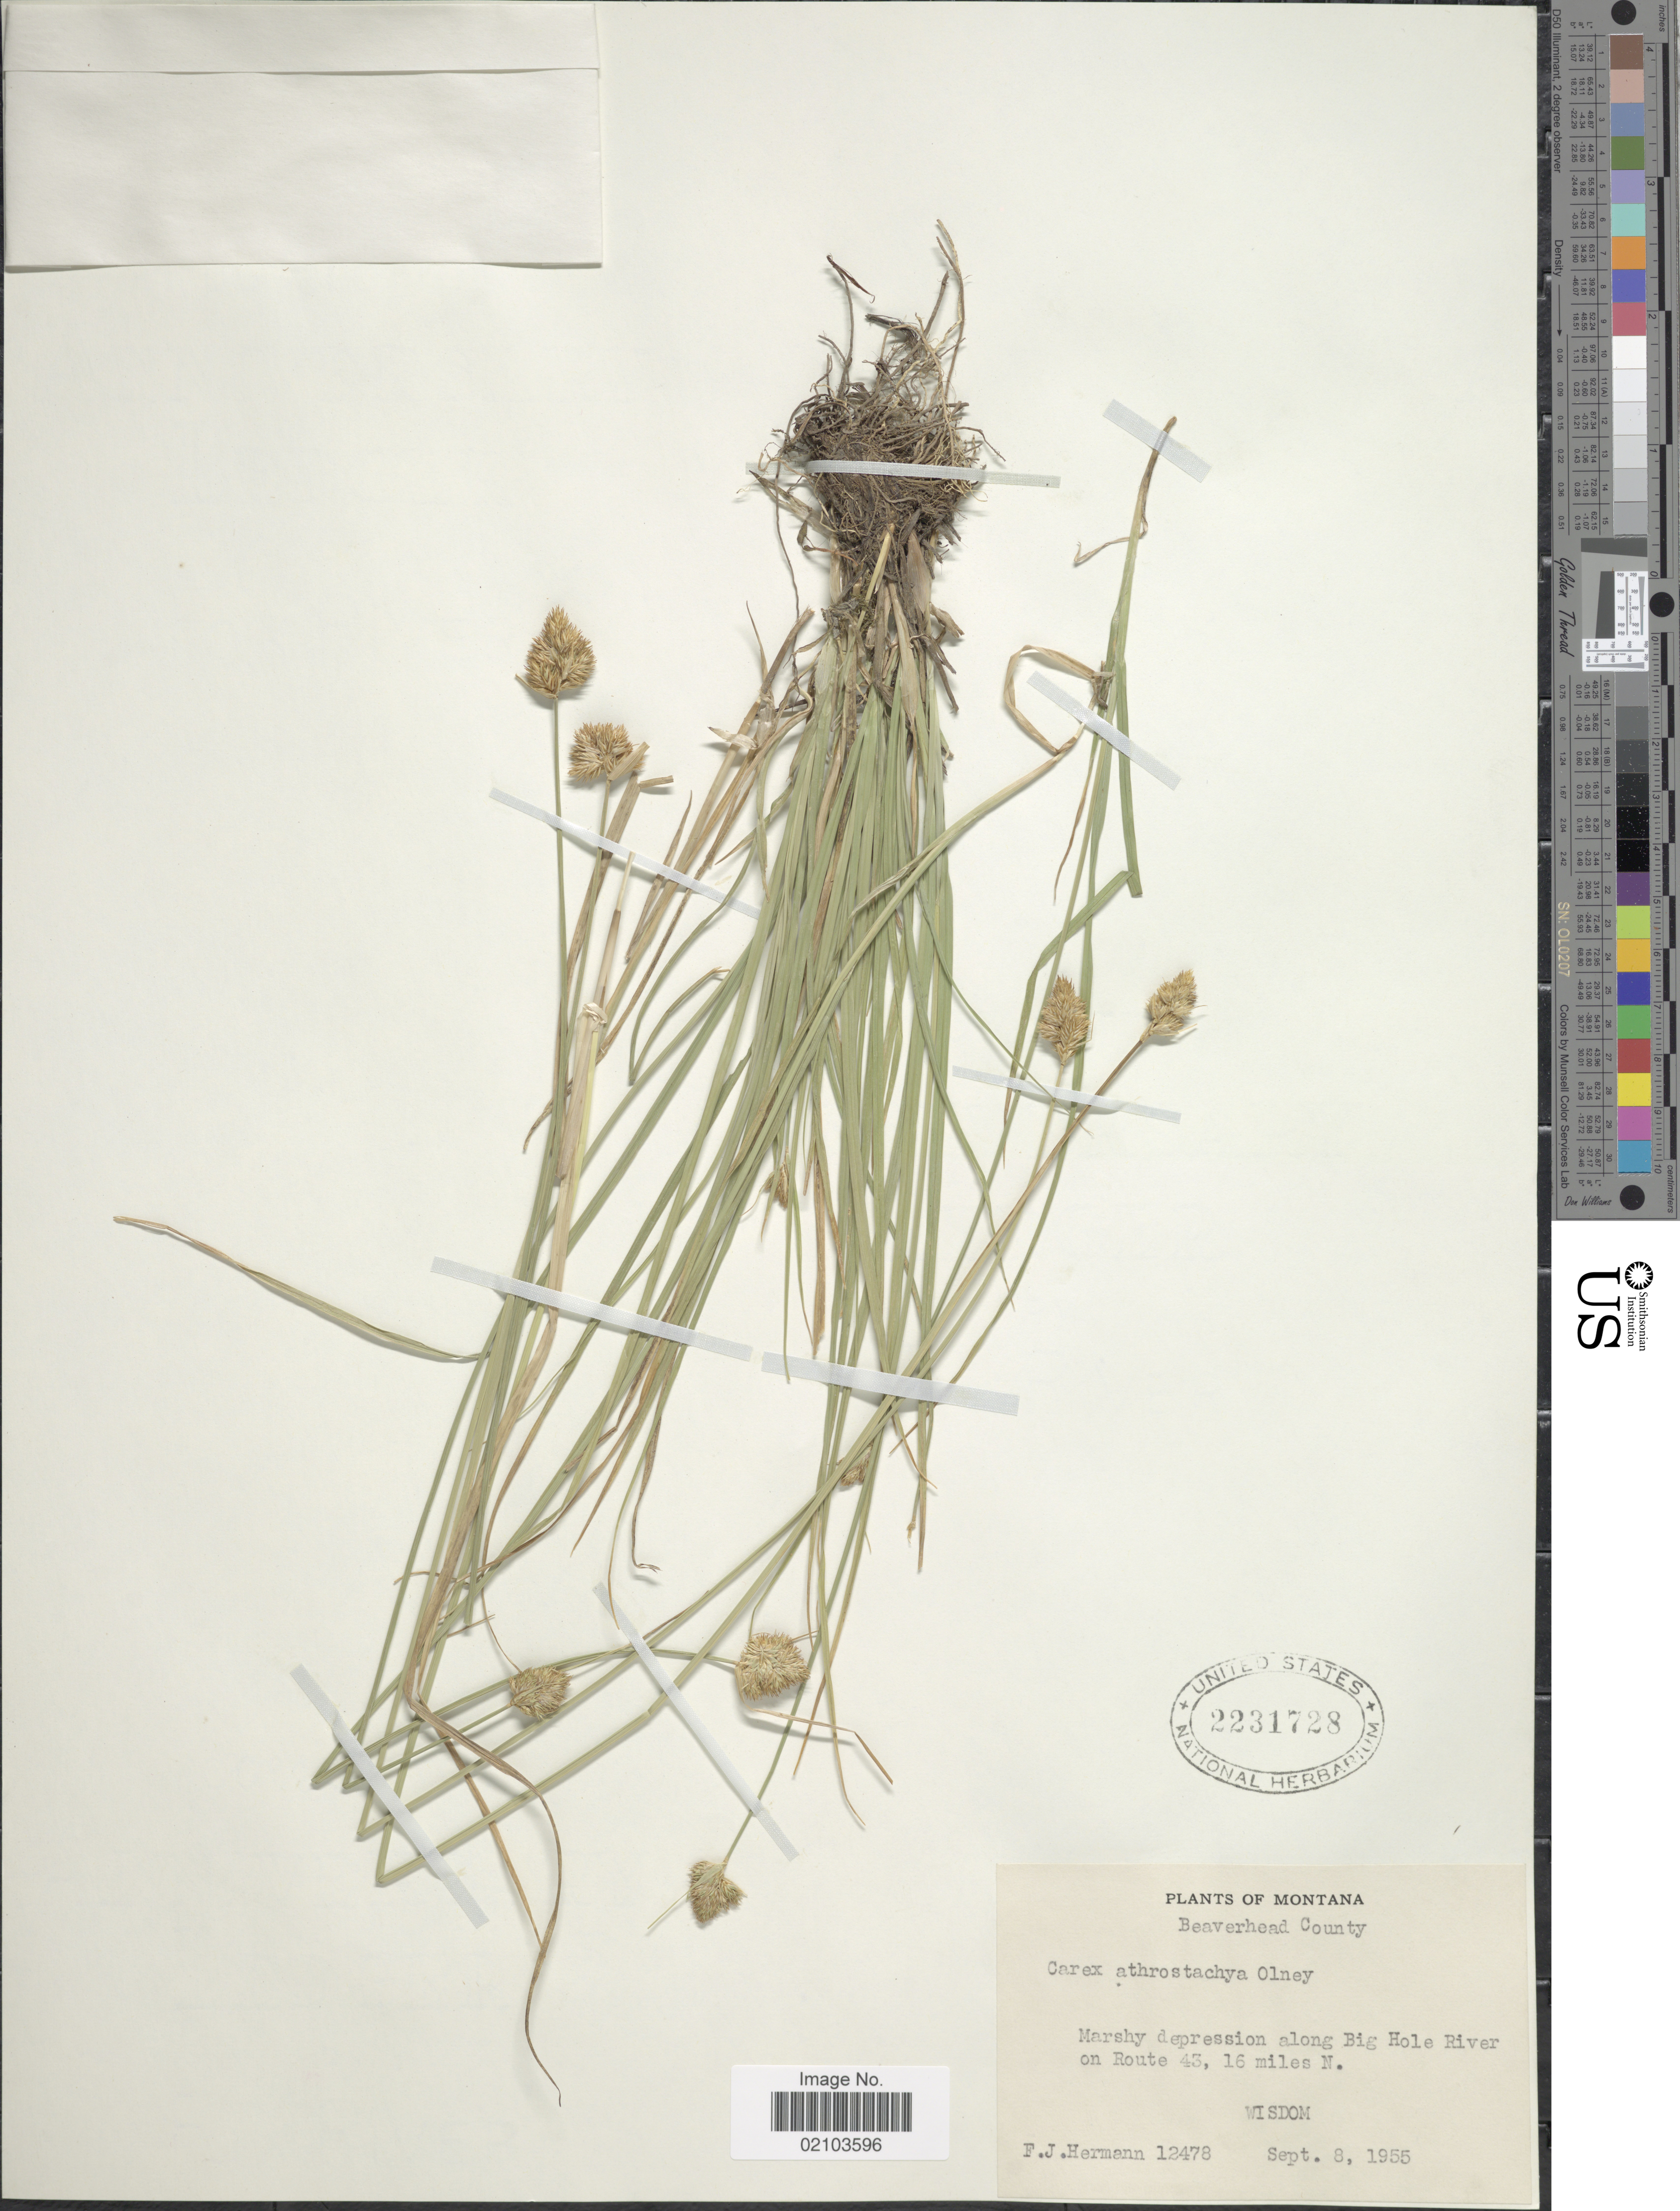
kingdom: Plantae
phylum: Tracheophyta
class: Liliopsida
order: Poales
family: Cyperaceae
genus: Carex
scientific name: Carex athrostachya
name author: Olney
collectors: F. J. Hermann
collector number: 12478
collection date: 1955-09-08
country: United States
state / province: Montana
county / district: Beaverhead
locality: Along Big Hole River on Route 43, 16 miles N. Wisdom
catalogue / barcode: US 2231728